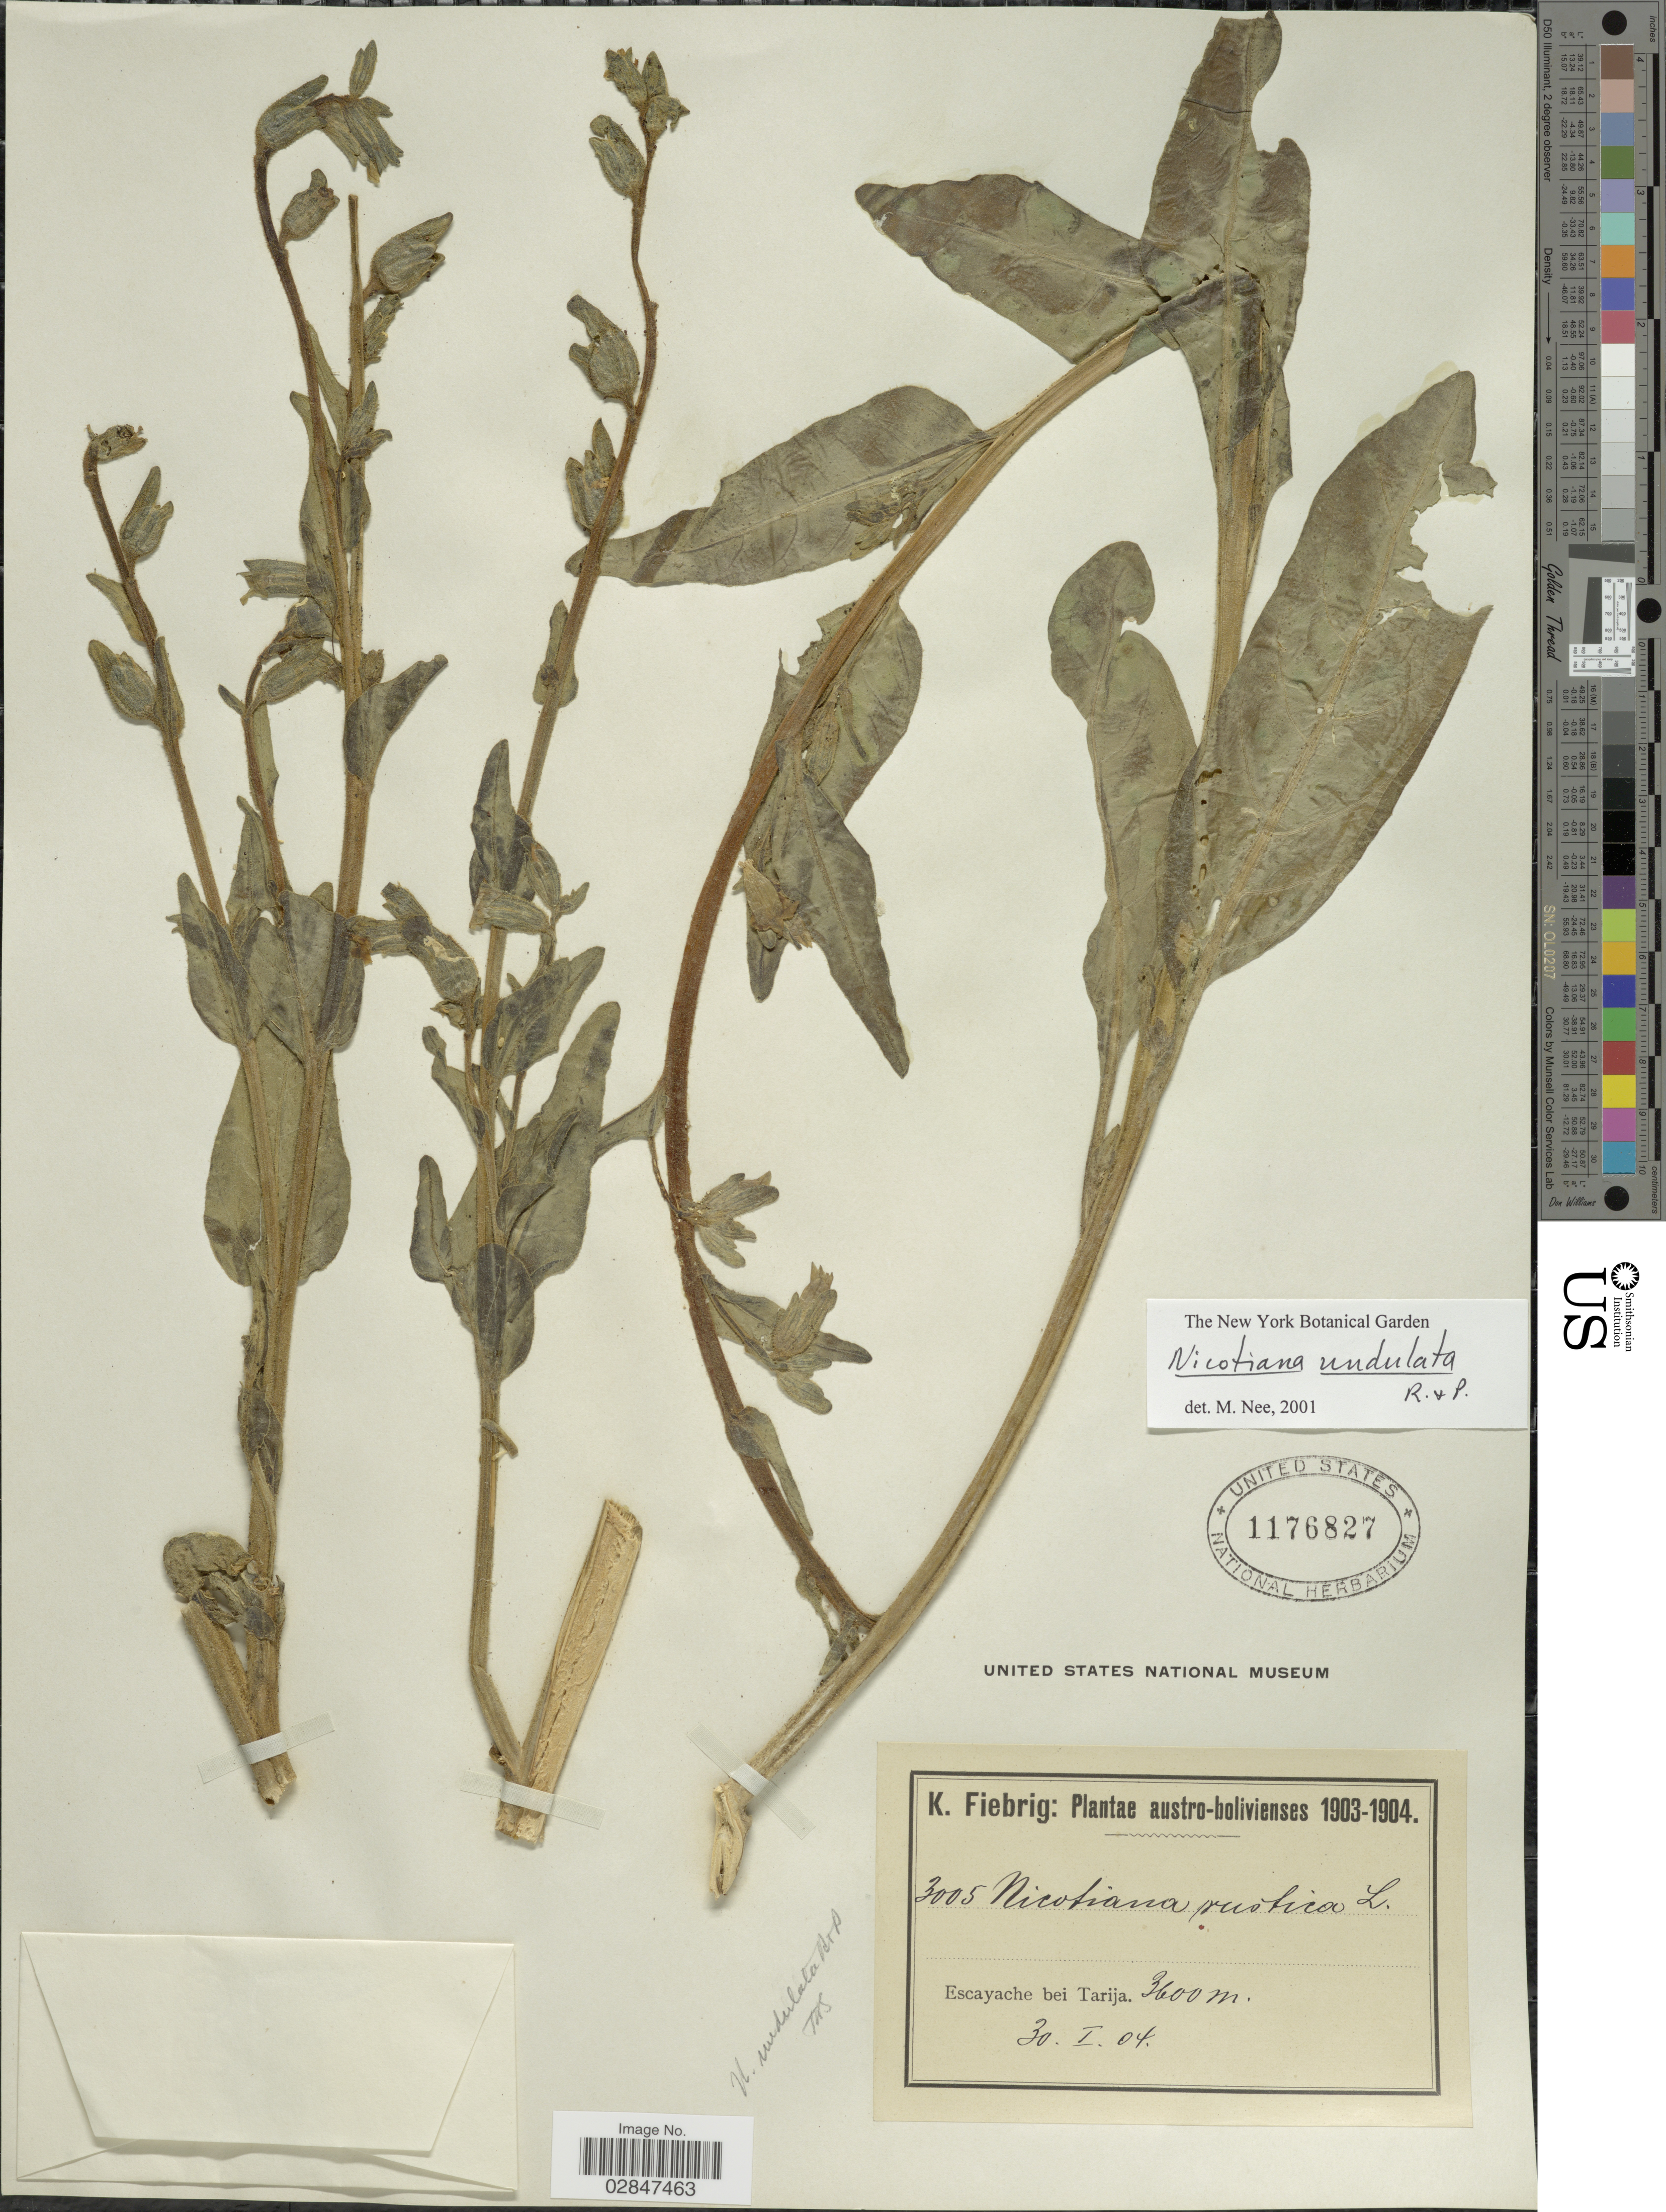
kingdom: Plantae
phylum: Tracheophyta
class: Magnoliopsida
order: Solanales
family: Solanaceae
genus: Nicotiana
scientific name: Nicotiana undulata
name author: Ruiz & Pav.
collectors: K. Fiebrig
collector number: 3005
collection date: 1904-01-30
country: Bolivia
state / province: Tarija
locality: Escayache bei Tarija.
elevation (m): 3600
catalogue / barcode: US 1176827